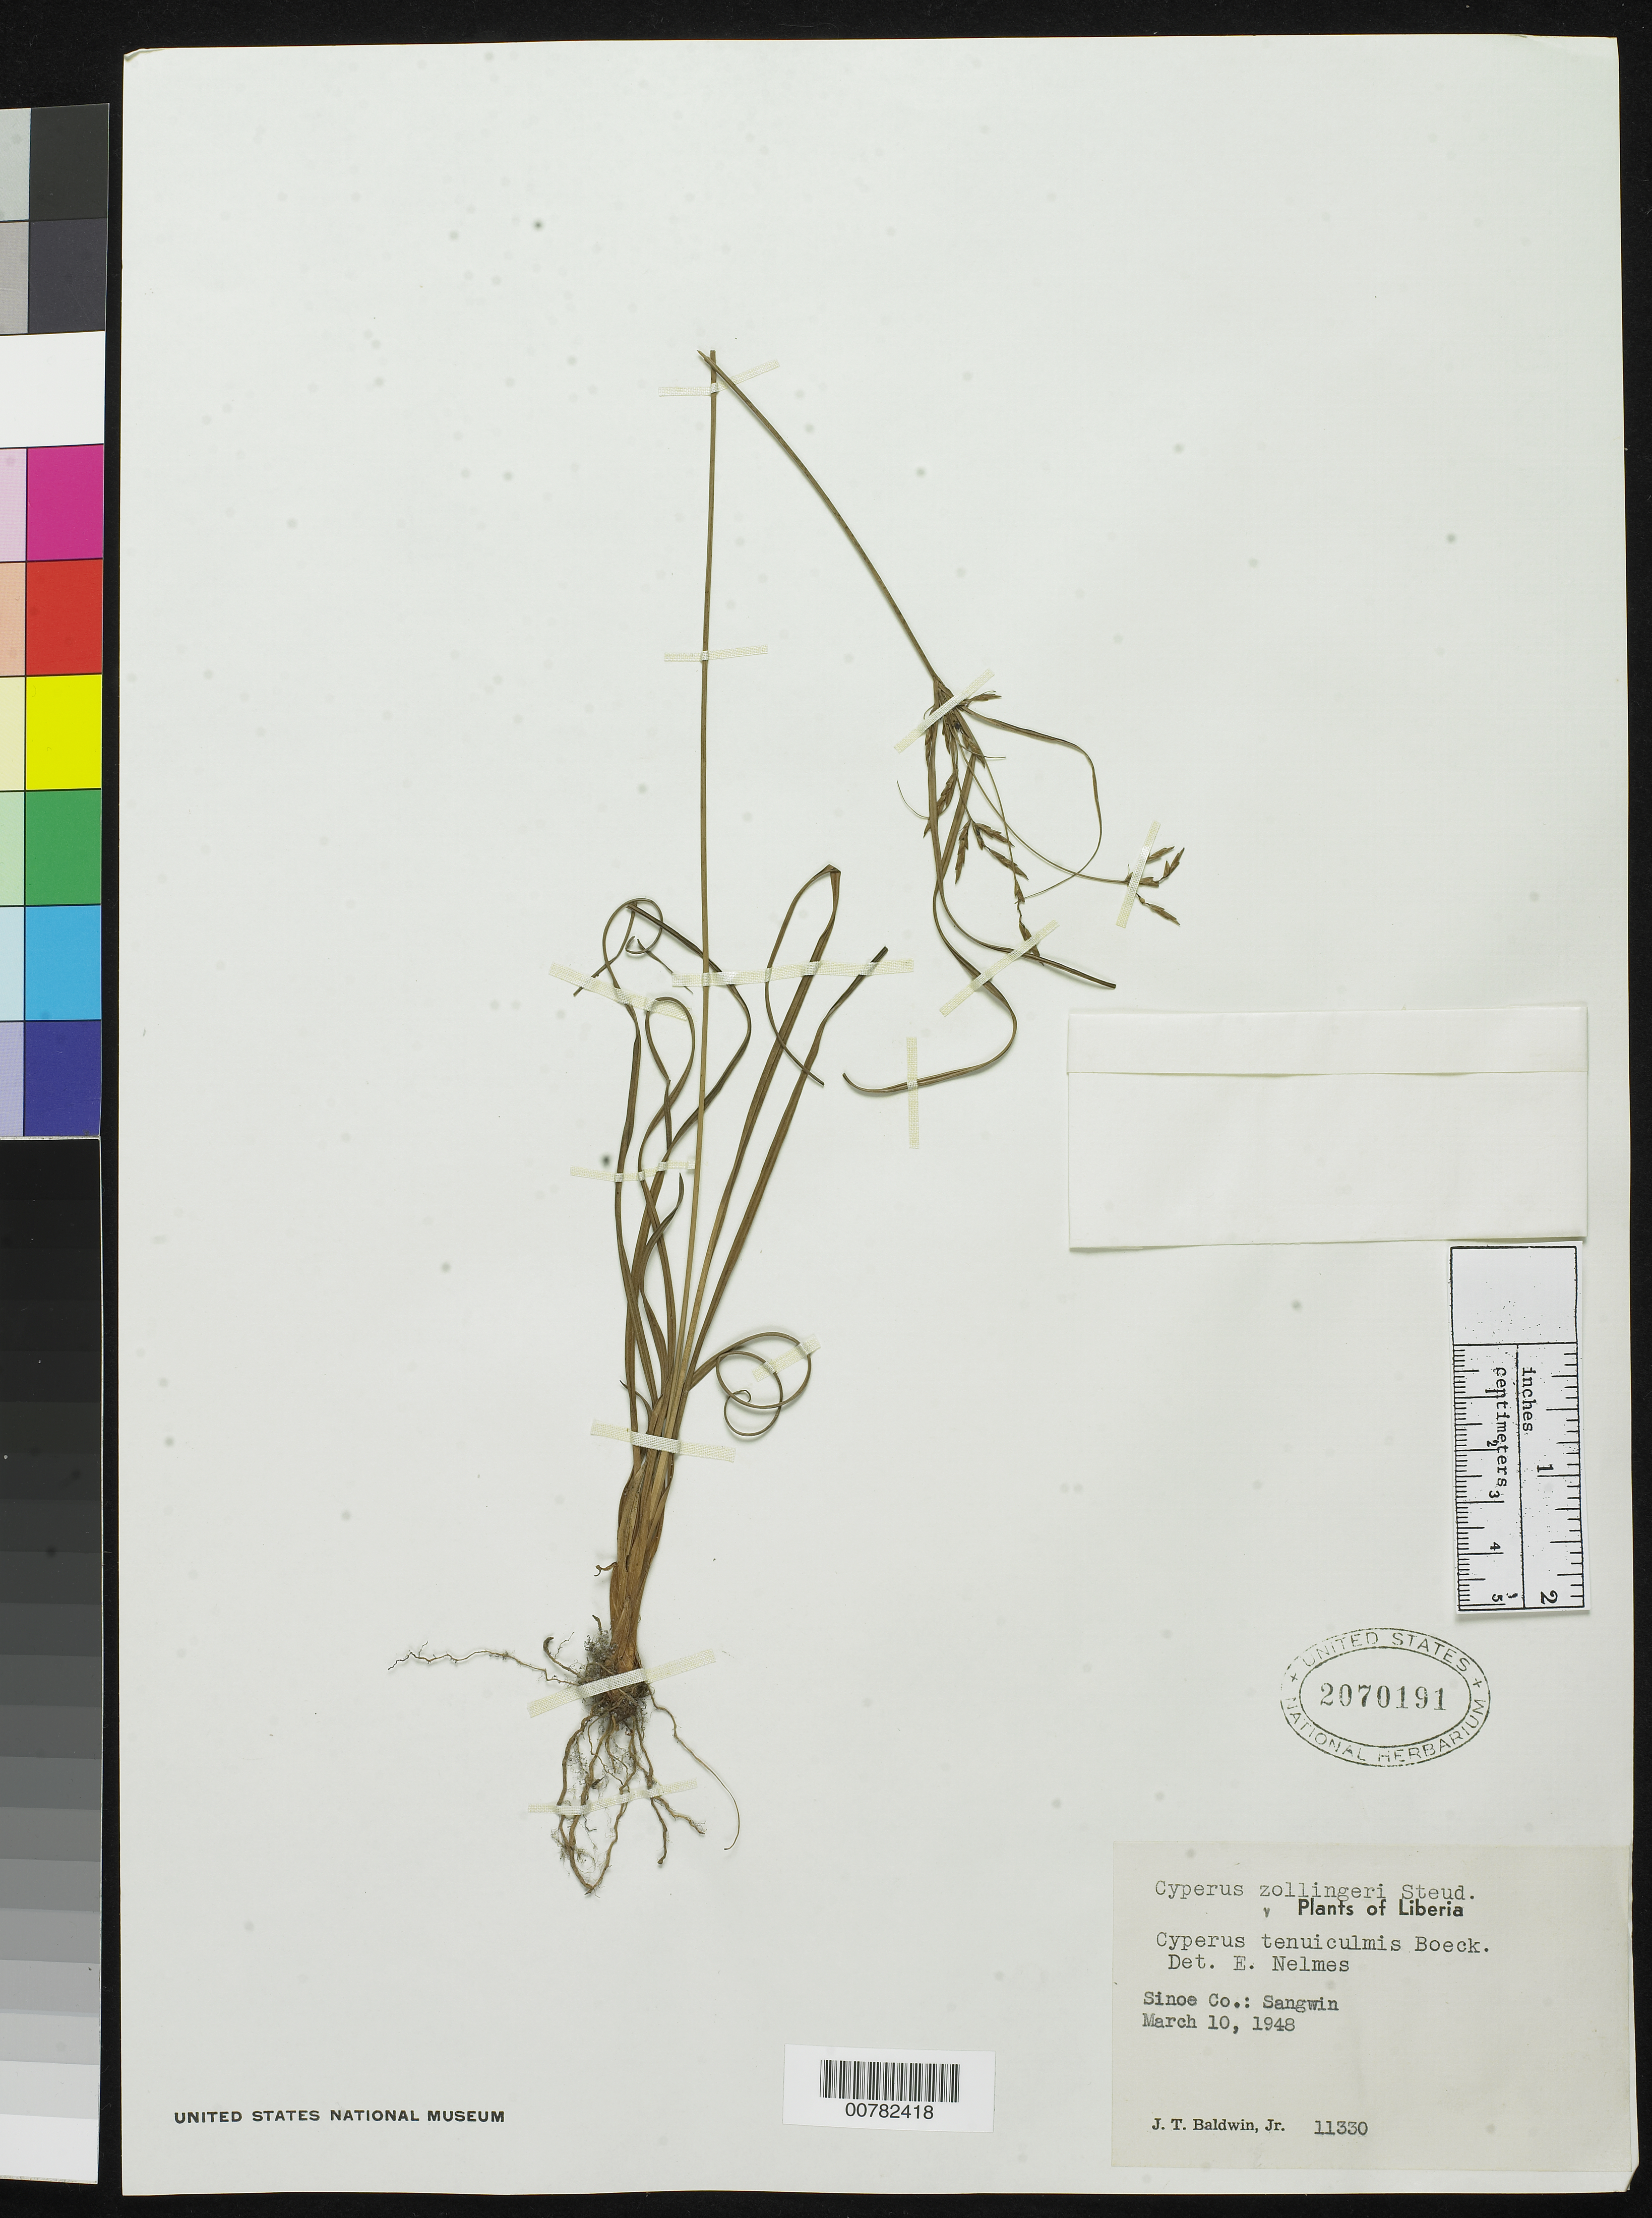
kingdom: Plantae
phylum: Tracheophyta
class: Liliopsida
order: Poales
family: Cyperaceae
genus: Cyperus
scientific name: Cyperus tenuiculmis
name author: Boeckeler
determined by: Nelmes, E.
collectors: J. T. Baldwin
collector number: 11330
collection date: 1948-03-10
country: Liberia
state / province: Sinoe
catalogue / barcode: US 2070191